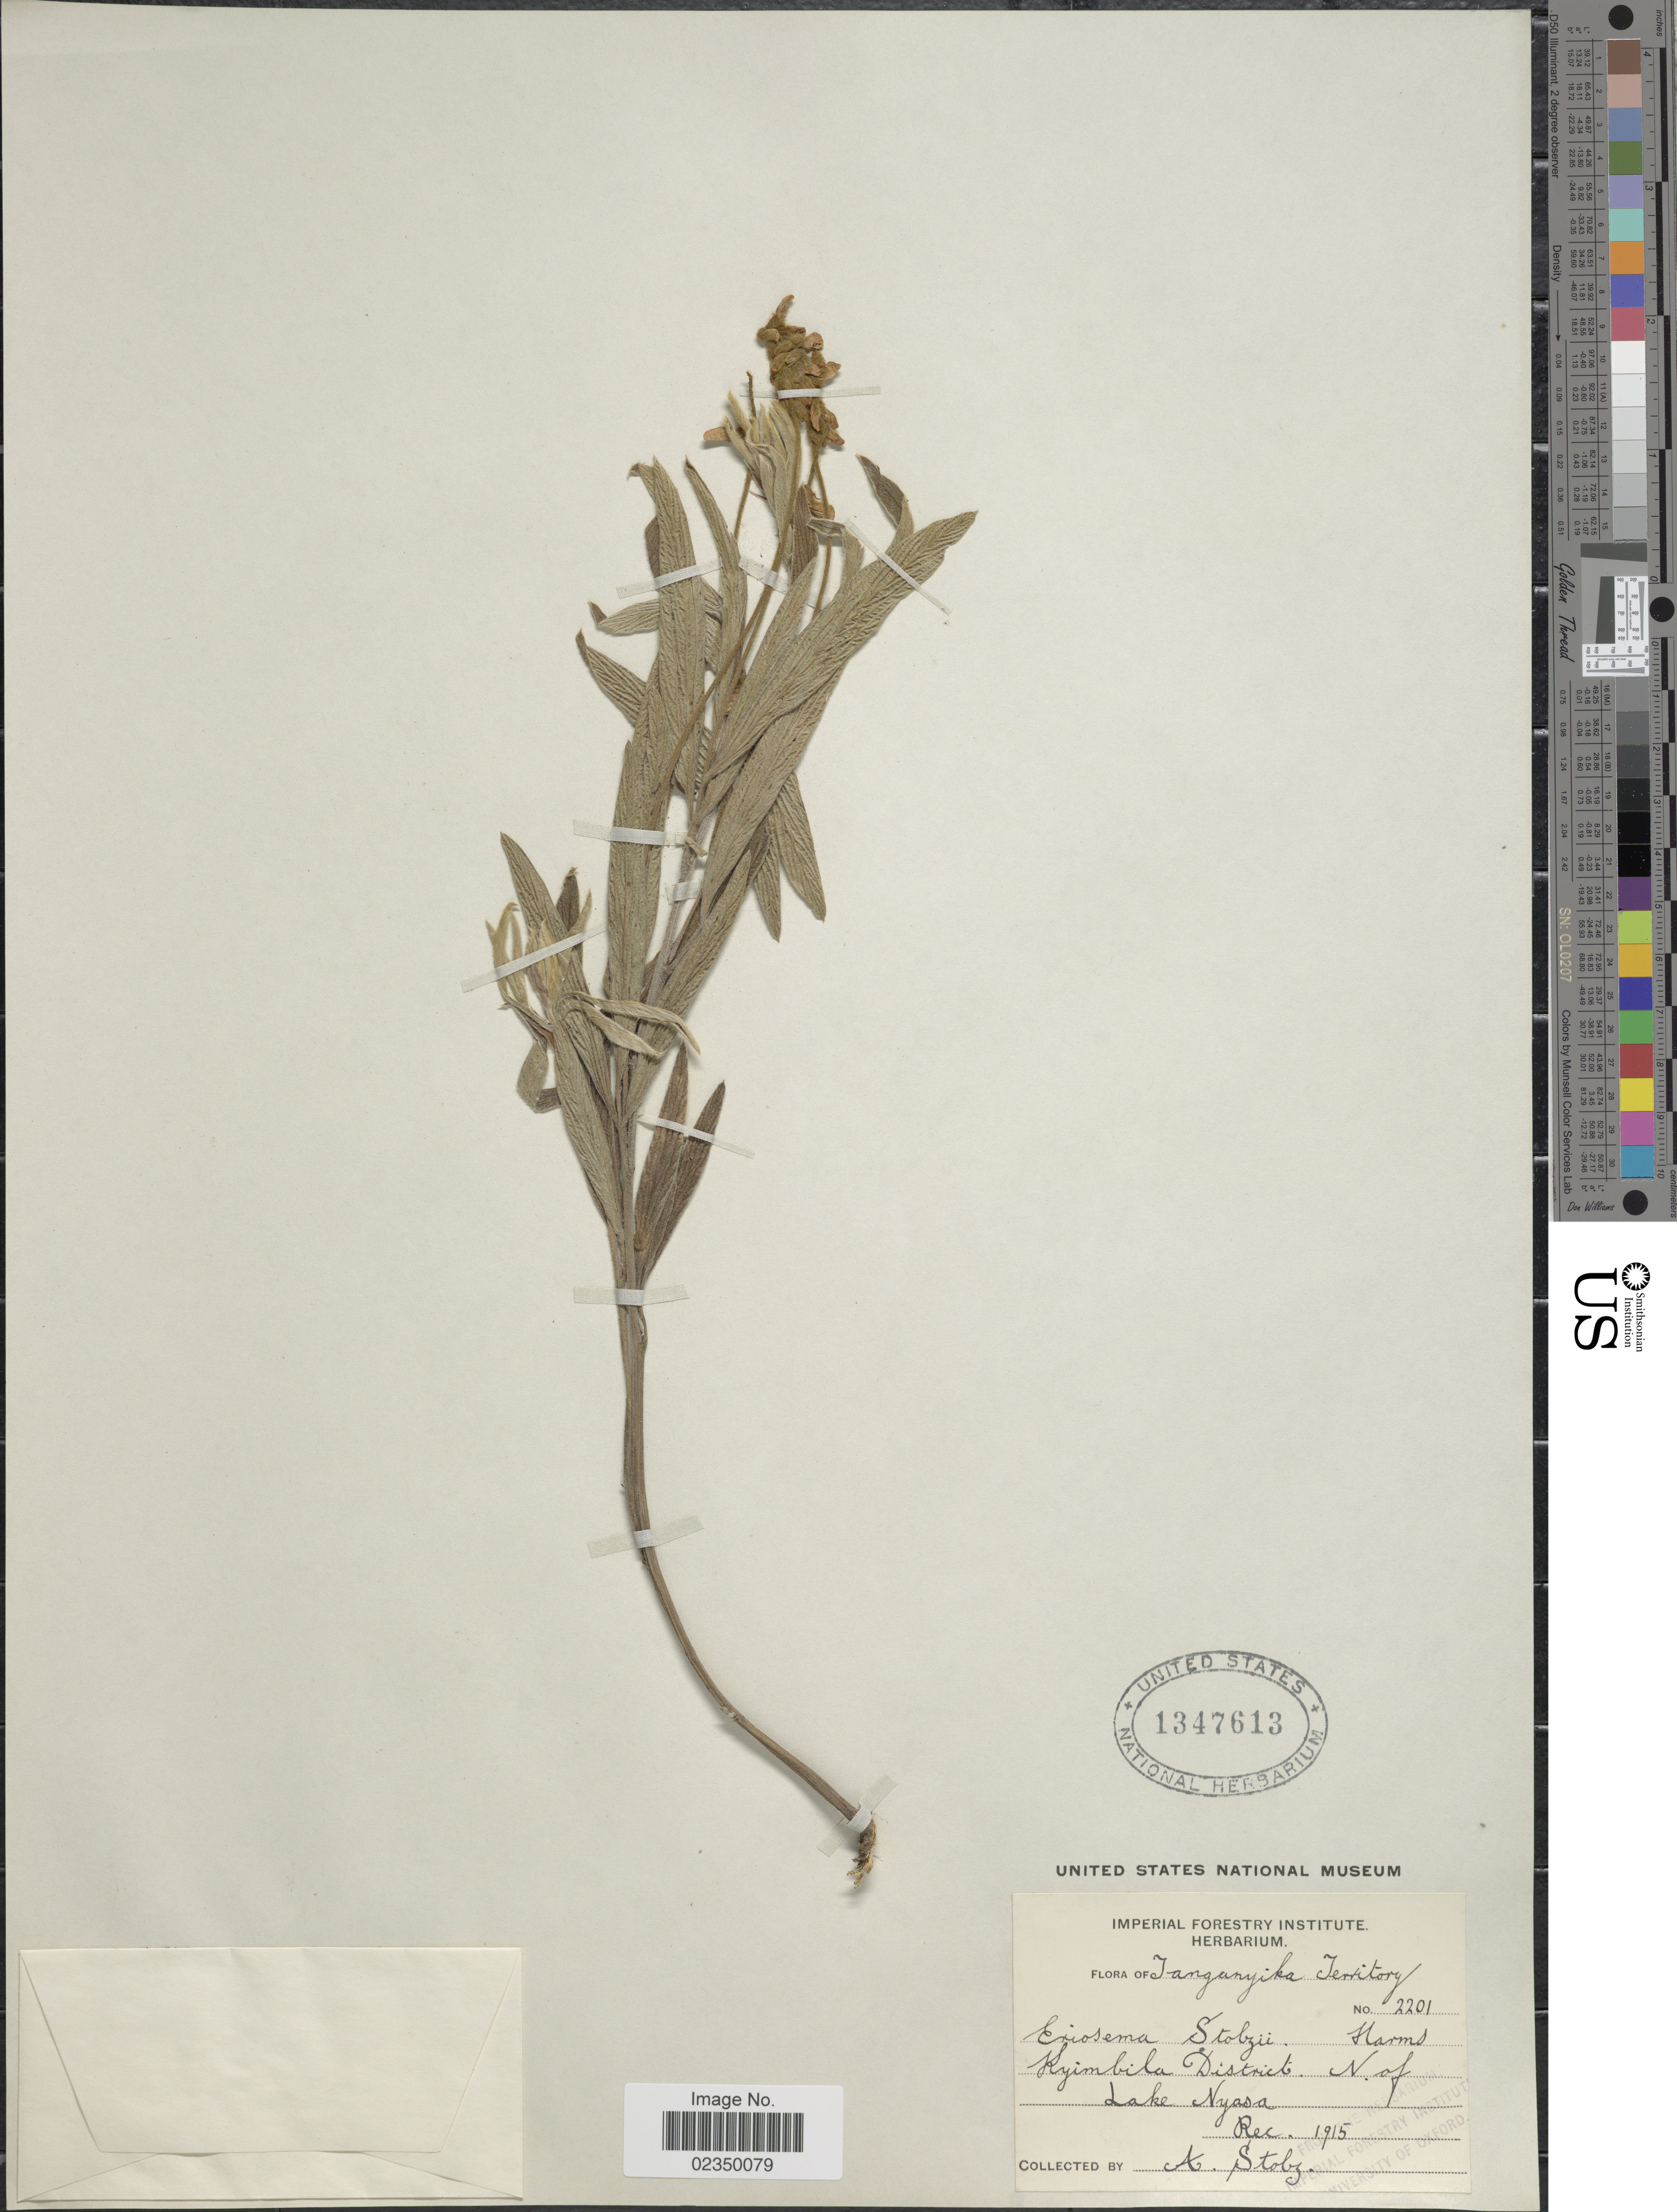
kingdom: Plantae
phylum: Tracheophyta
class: Magnoliopsida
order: Fabales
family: Fabaceae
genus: Eriosema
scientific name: Eriosema stolzii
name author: Harms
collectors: A. Stolz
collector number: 2201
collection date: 1915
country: Tanzania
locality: Kyimbila District, N. of Lake Nyasa. Tanzania Territory.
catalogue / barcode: US 1347613